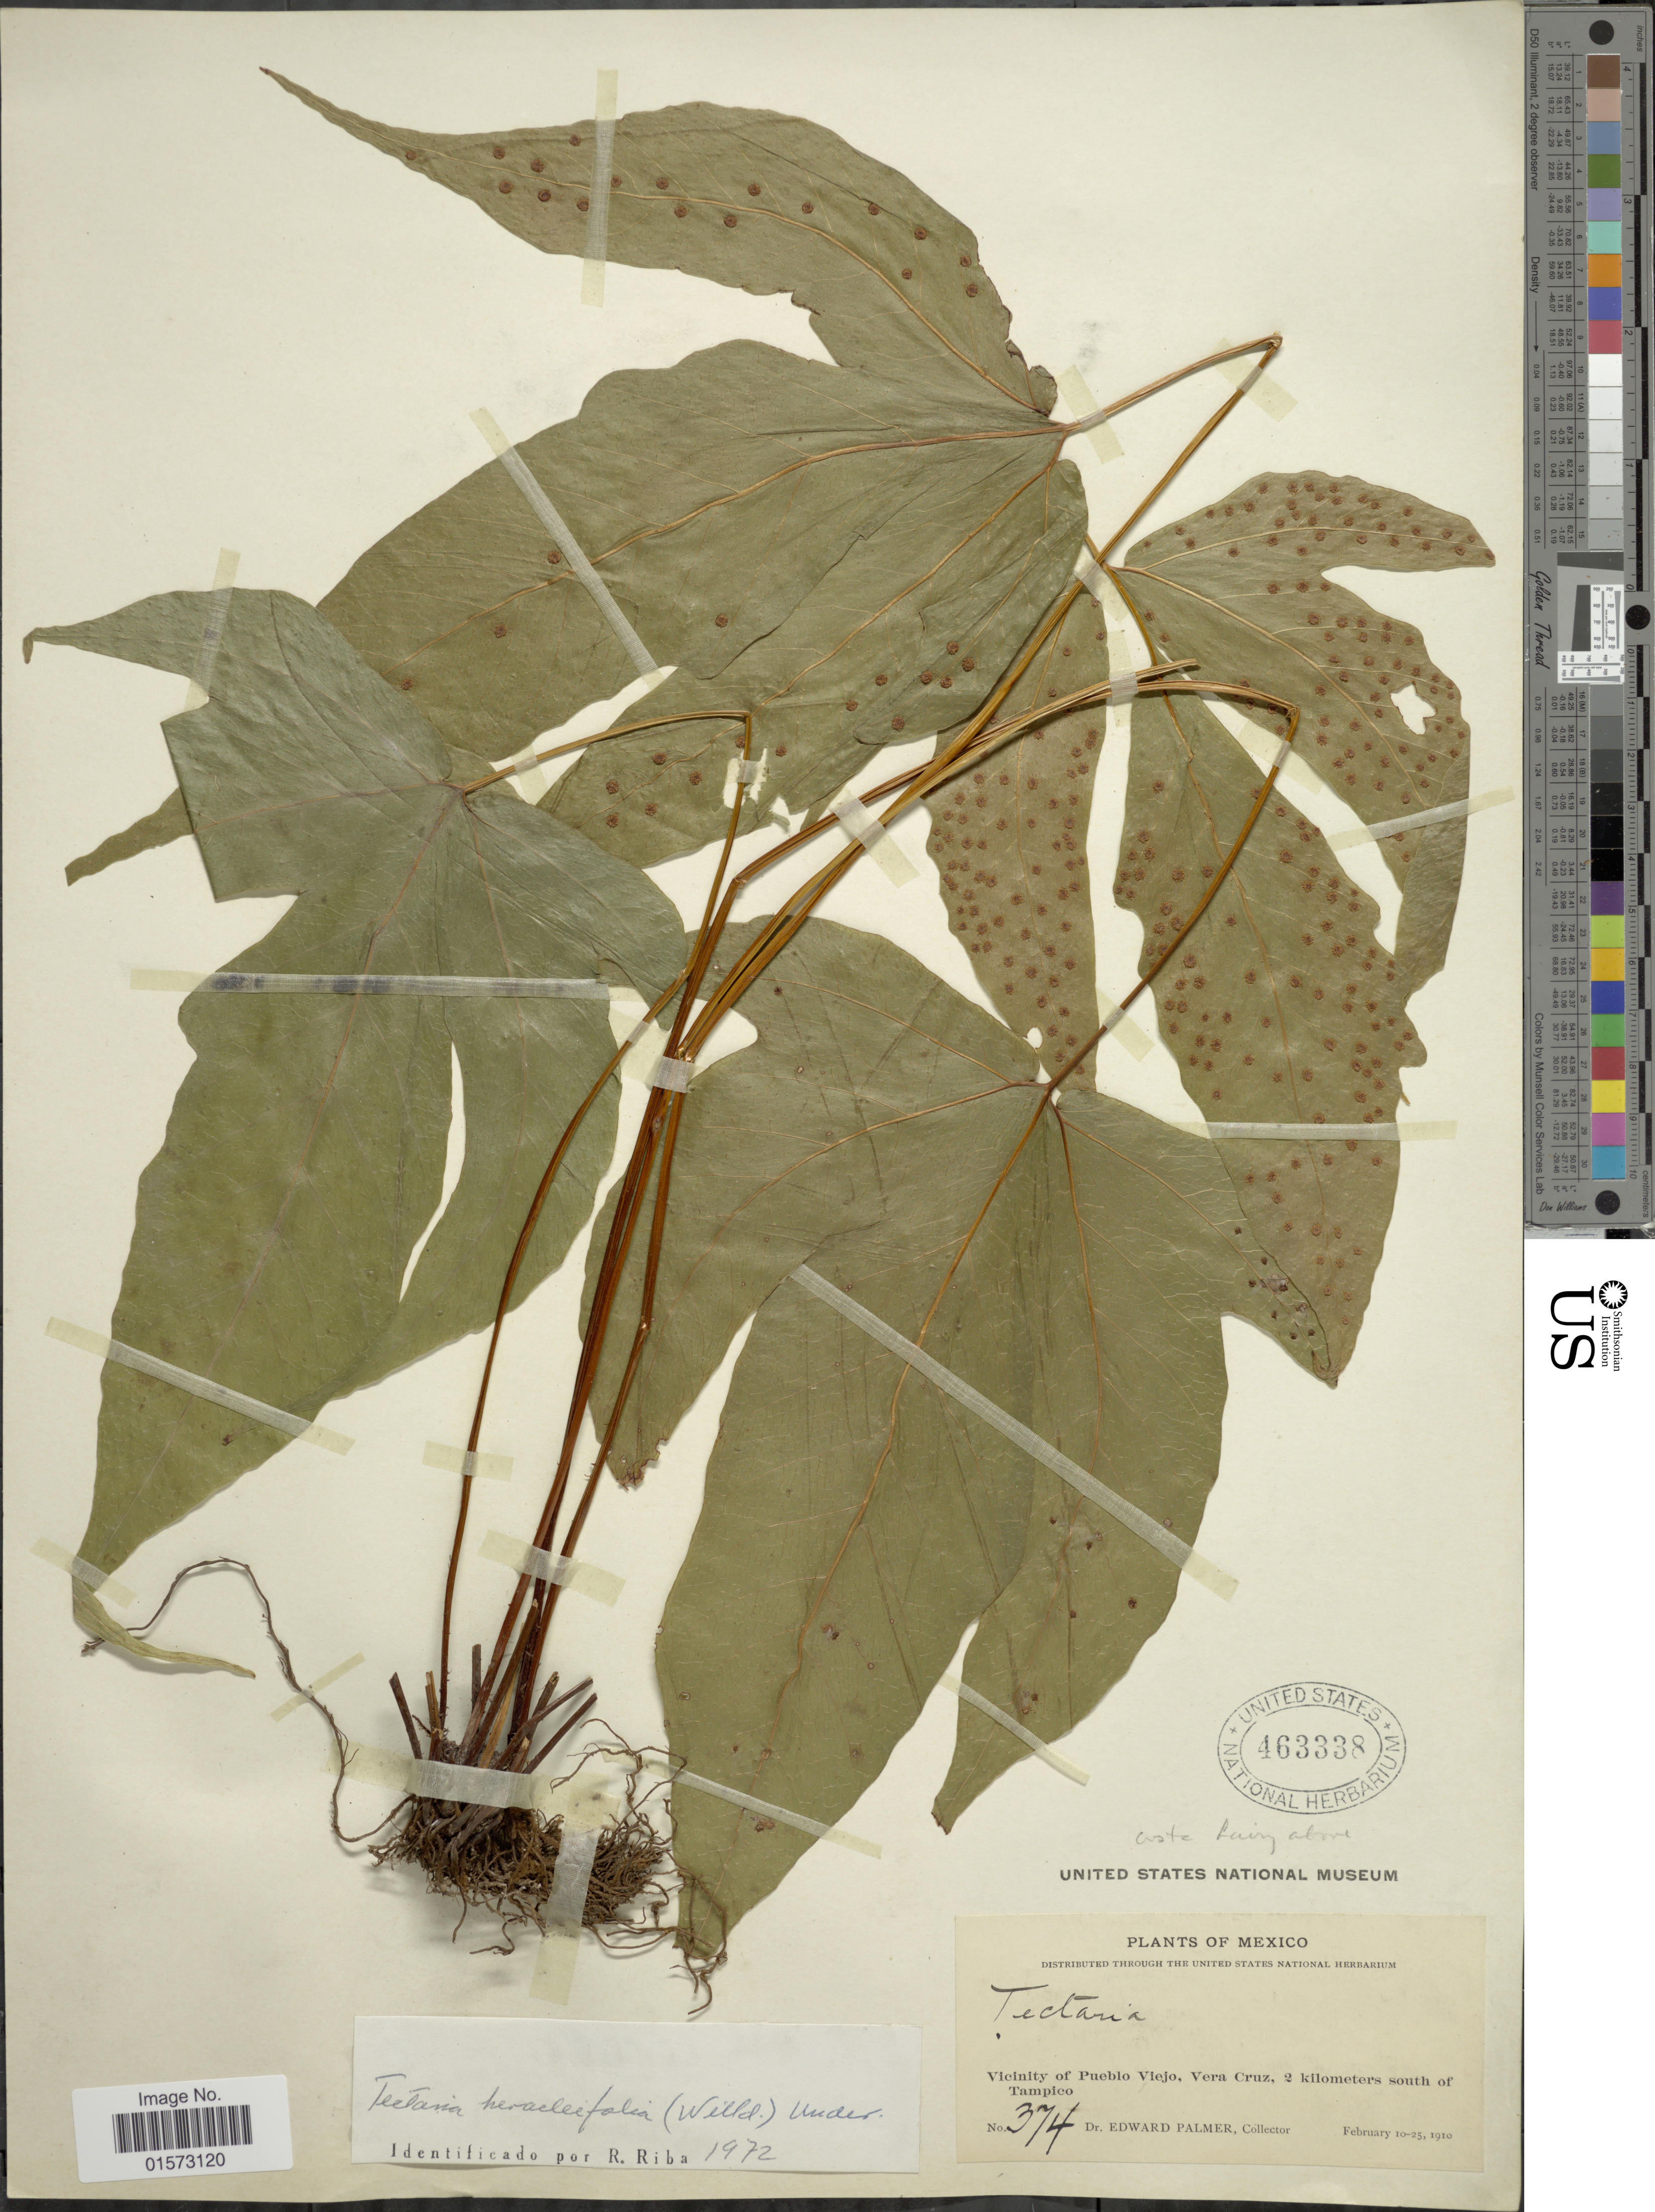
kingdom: Plantae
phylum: Tracheophyta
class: Polypodiopsida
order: Polypodiales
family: Tectariaceae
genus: Tectaria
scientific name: Tectaria heracleifolia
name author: (Willd.) Underw.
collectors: E. Palmer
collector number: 374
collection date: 1910-02-10/1910-02-25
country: Mexico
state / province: Veracruz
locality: Vicinity of Pueblo Viejo, Vera Cruz, 2 kilometers south of Tampico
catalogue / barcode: US 463338